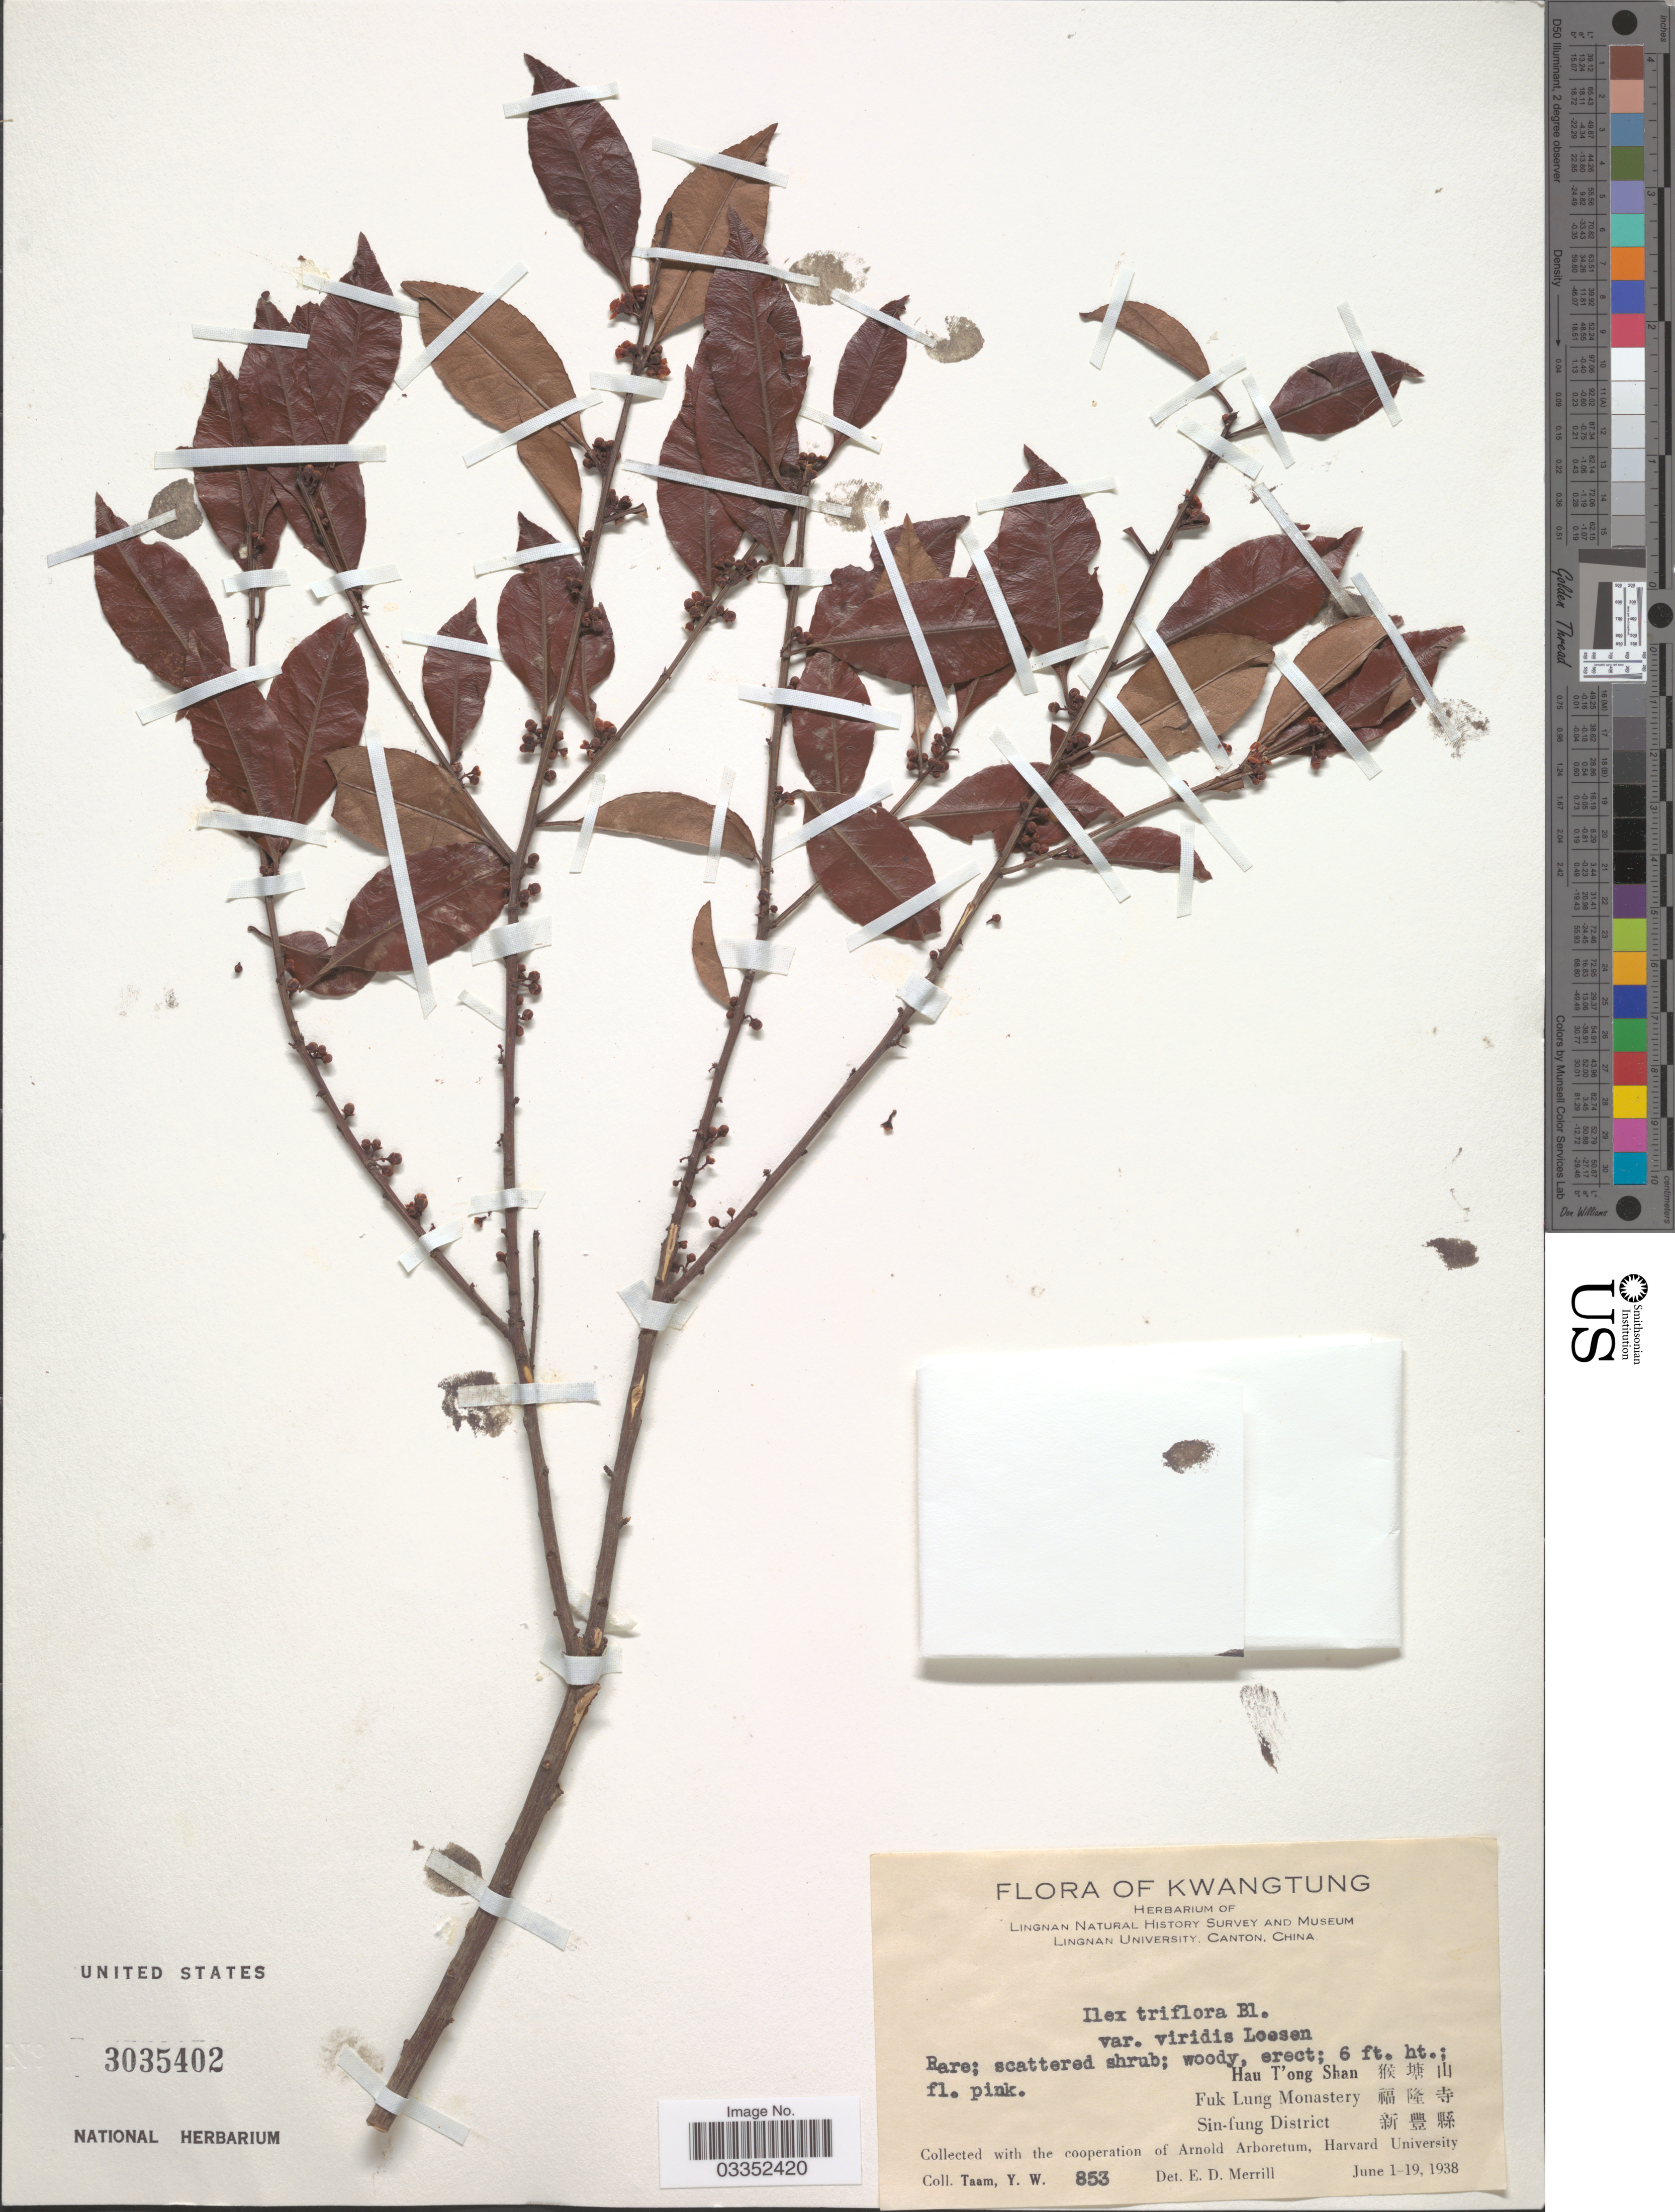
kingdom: Plantae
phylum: Tracheophyta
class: Magnoliopsida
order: Aquifoliales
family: Aquifoliaceae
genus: Ilex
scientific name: Ilex triflora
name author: Blume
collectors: Y. W. Taam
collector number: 853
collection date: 1938-06-01/1938-06-19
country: China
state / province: Guangdong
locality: Kwangtung, Hau T'ong Shan X, Fuk Lung Monastery X, Sin-fung District X.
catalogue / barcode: US 3035402